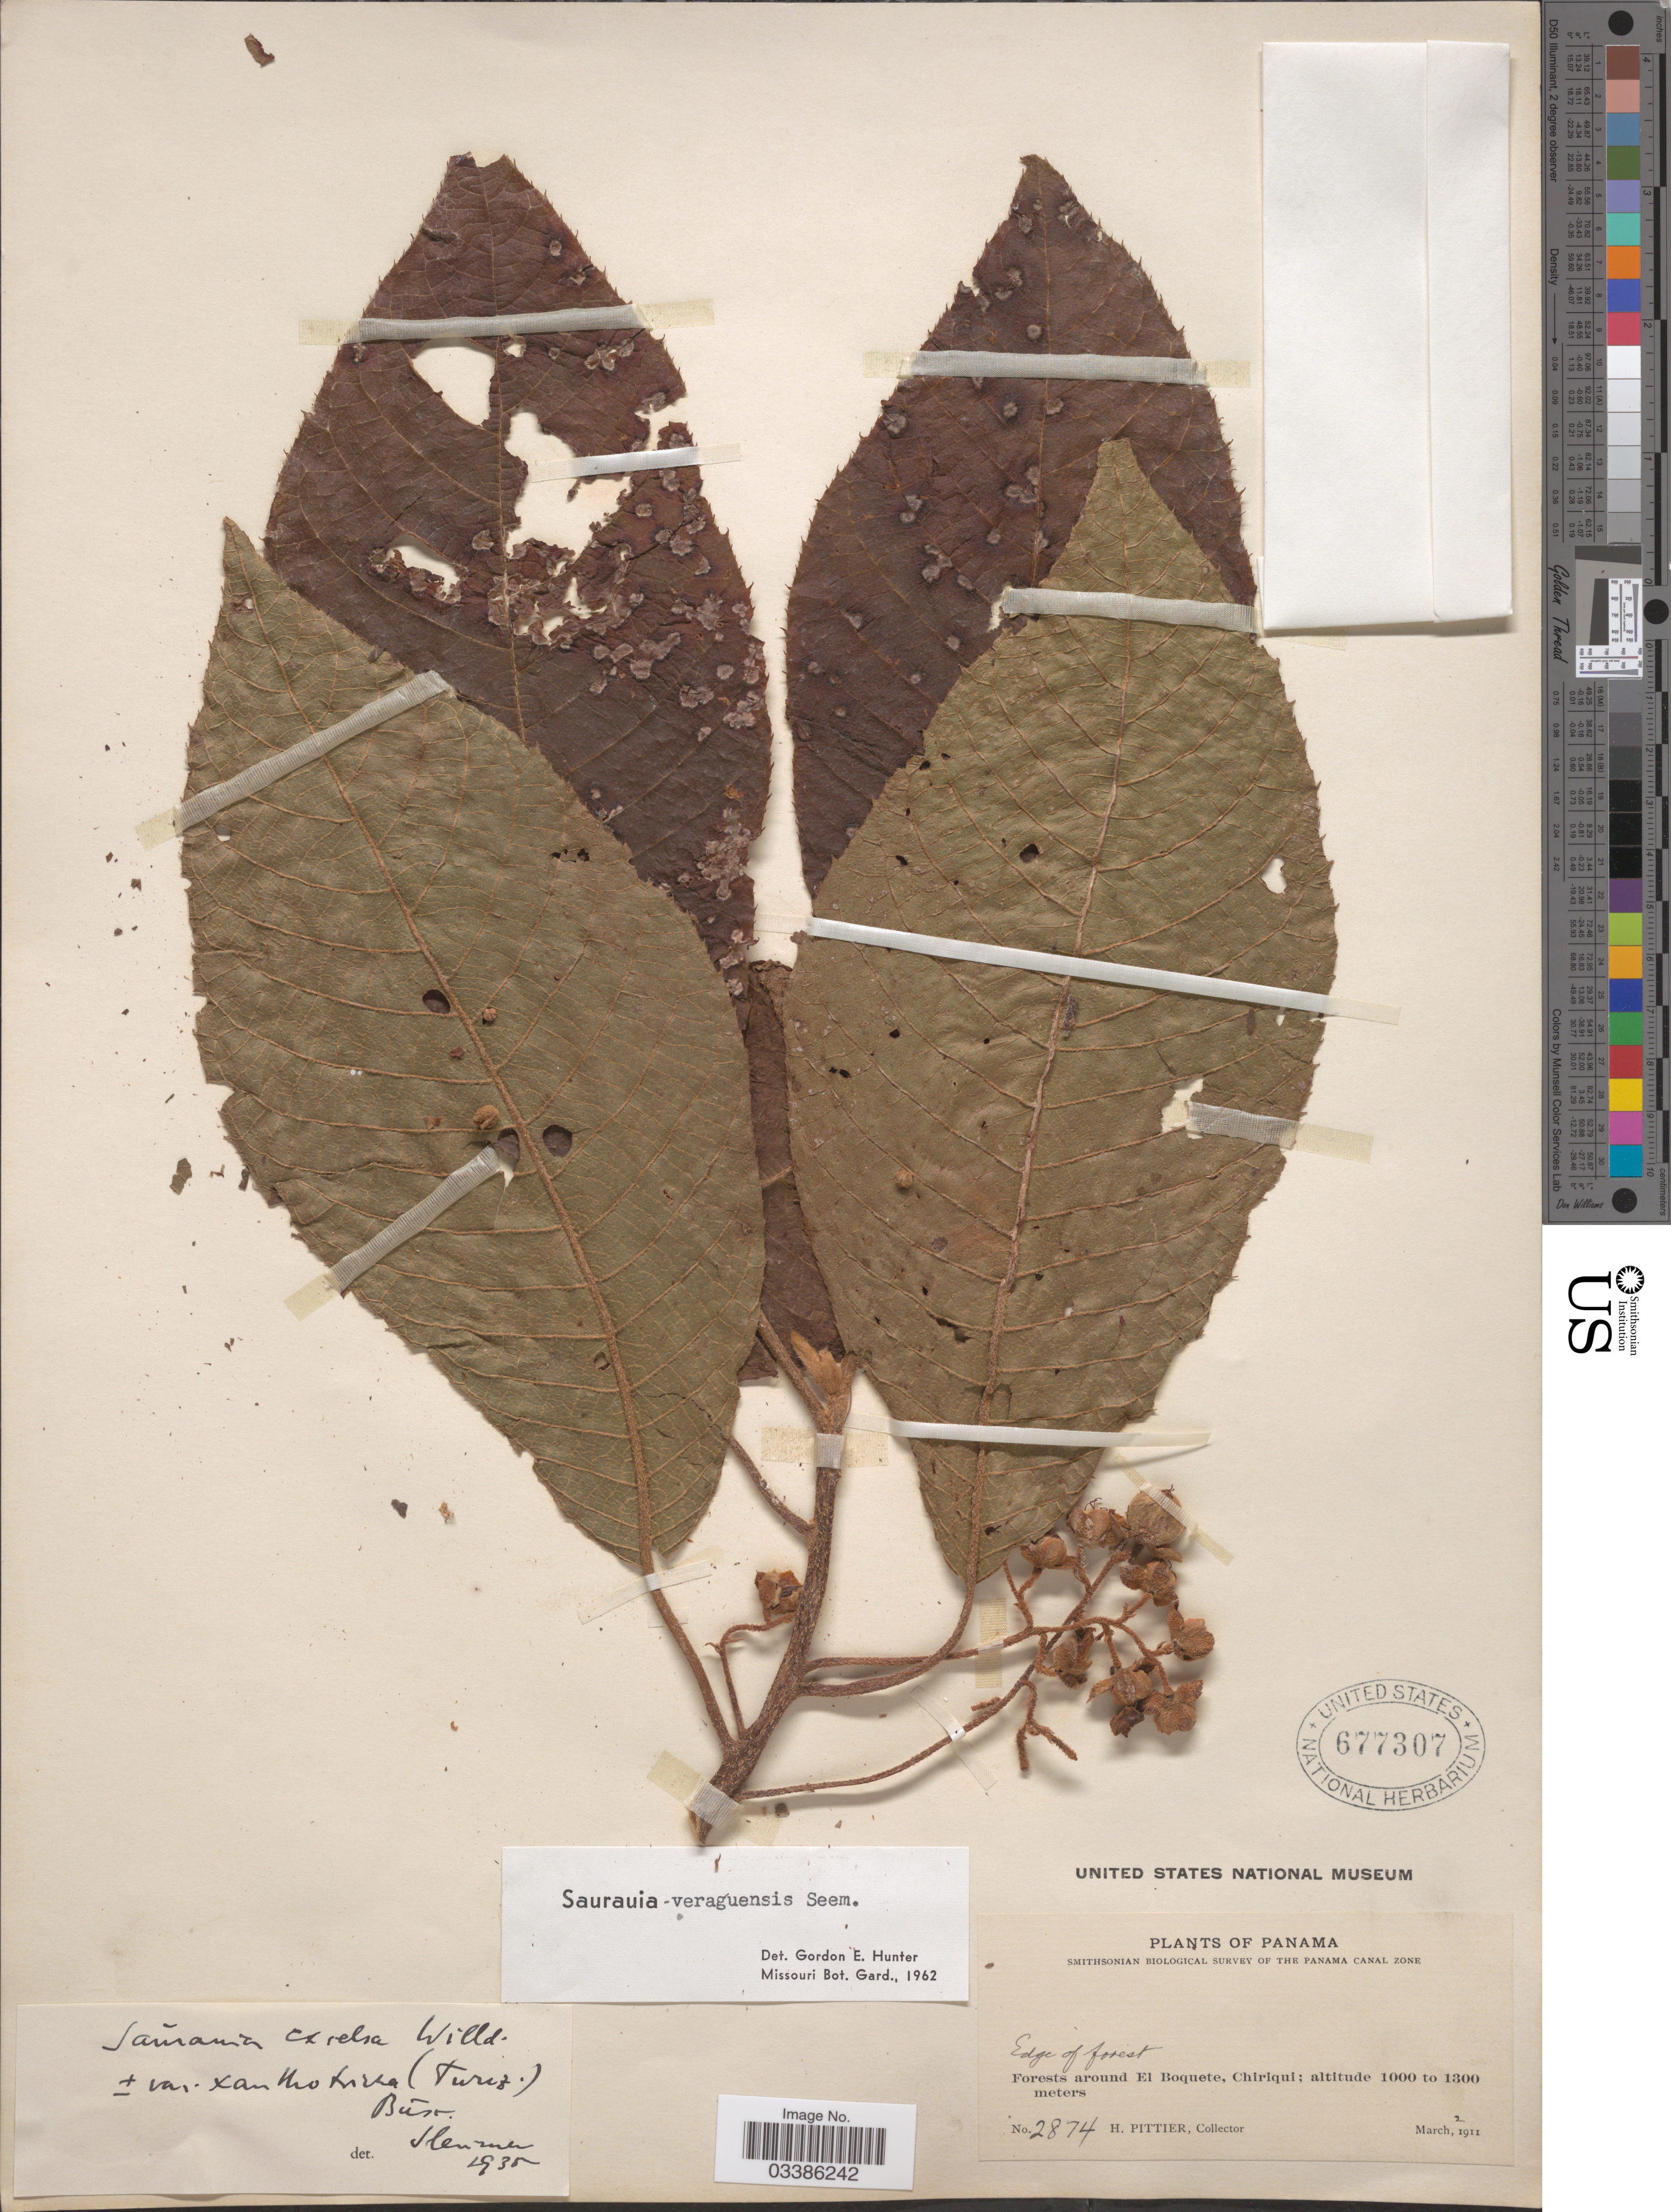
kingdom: Plantae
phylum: Tracheophyta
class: Magnoliopsida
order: Ericales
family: Actinidiaceae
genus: Saurauia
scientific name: Saurauia veraguasensis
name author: Seem.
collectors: H. F. Pittier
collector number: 2874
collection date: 1911-03-02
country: Panama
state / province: Chiriqui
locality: Edge of forest. Forests around El Boquete.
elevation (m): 1000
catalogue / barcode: US 677307